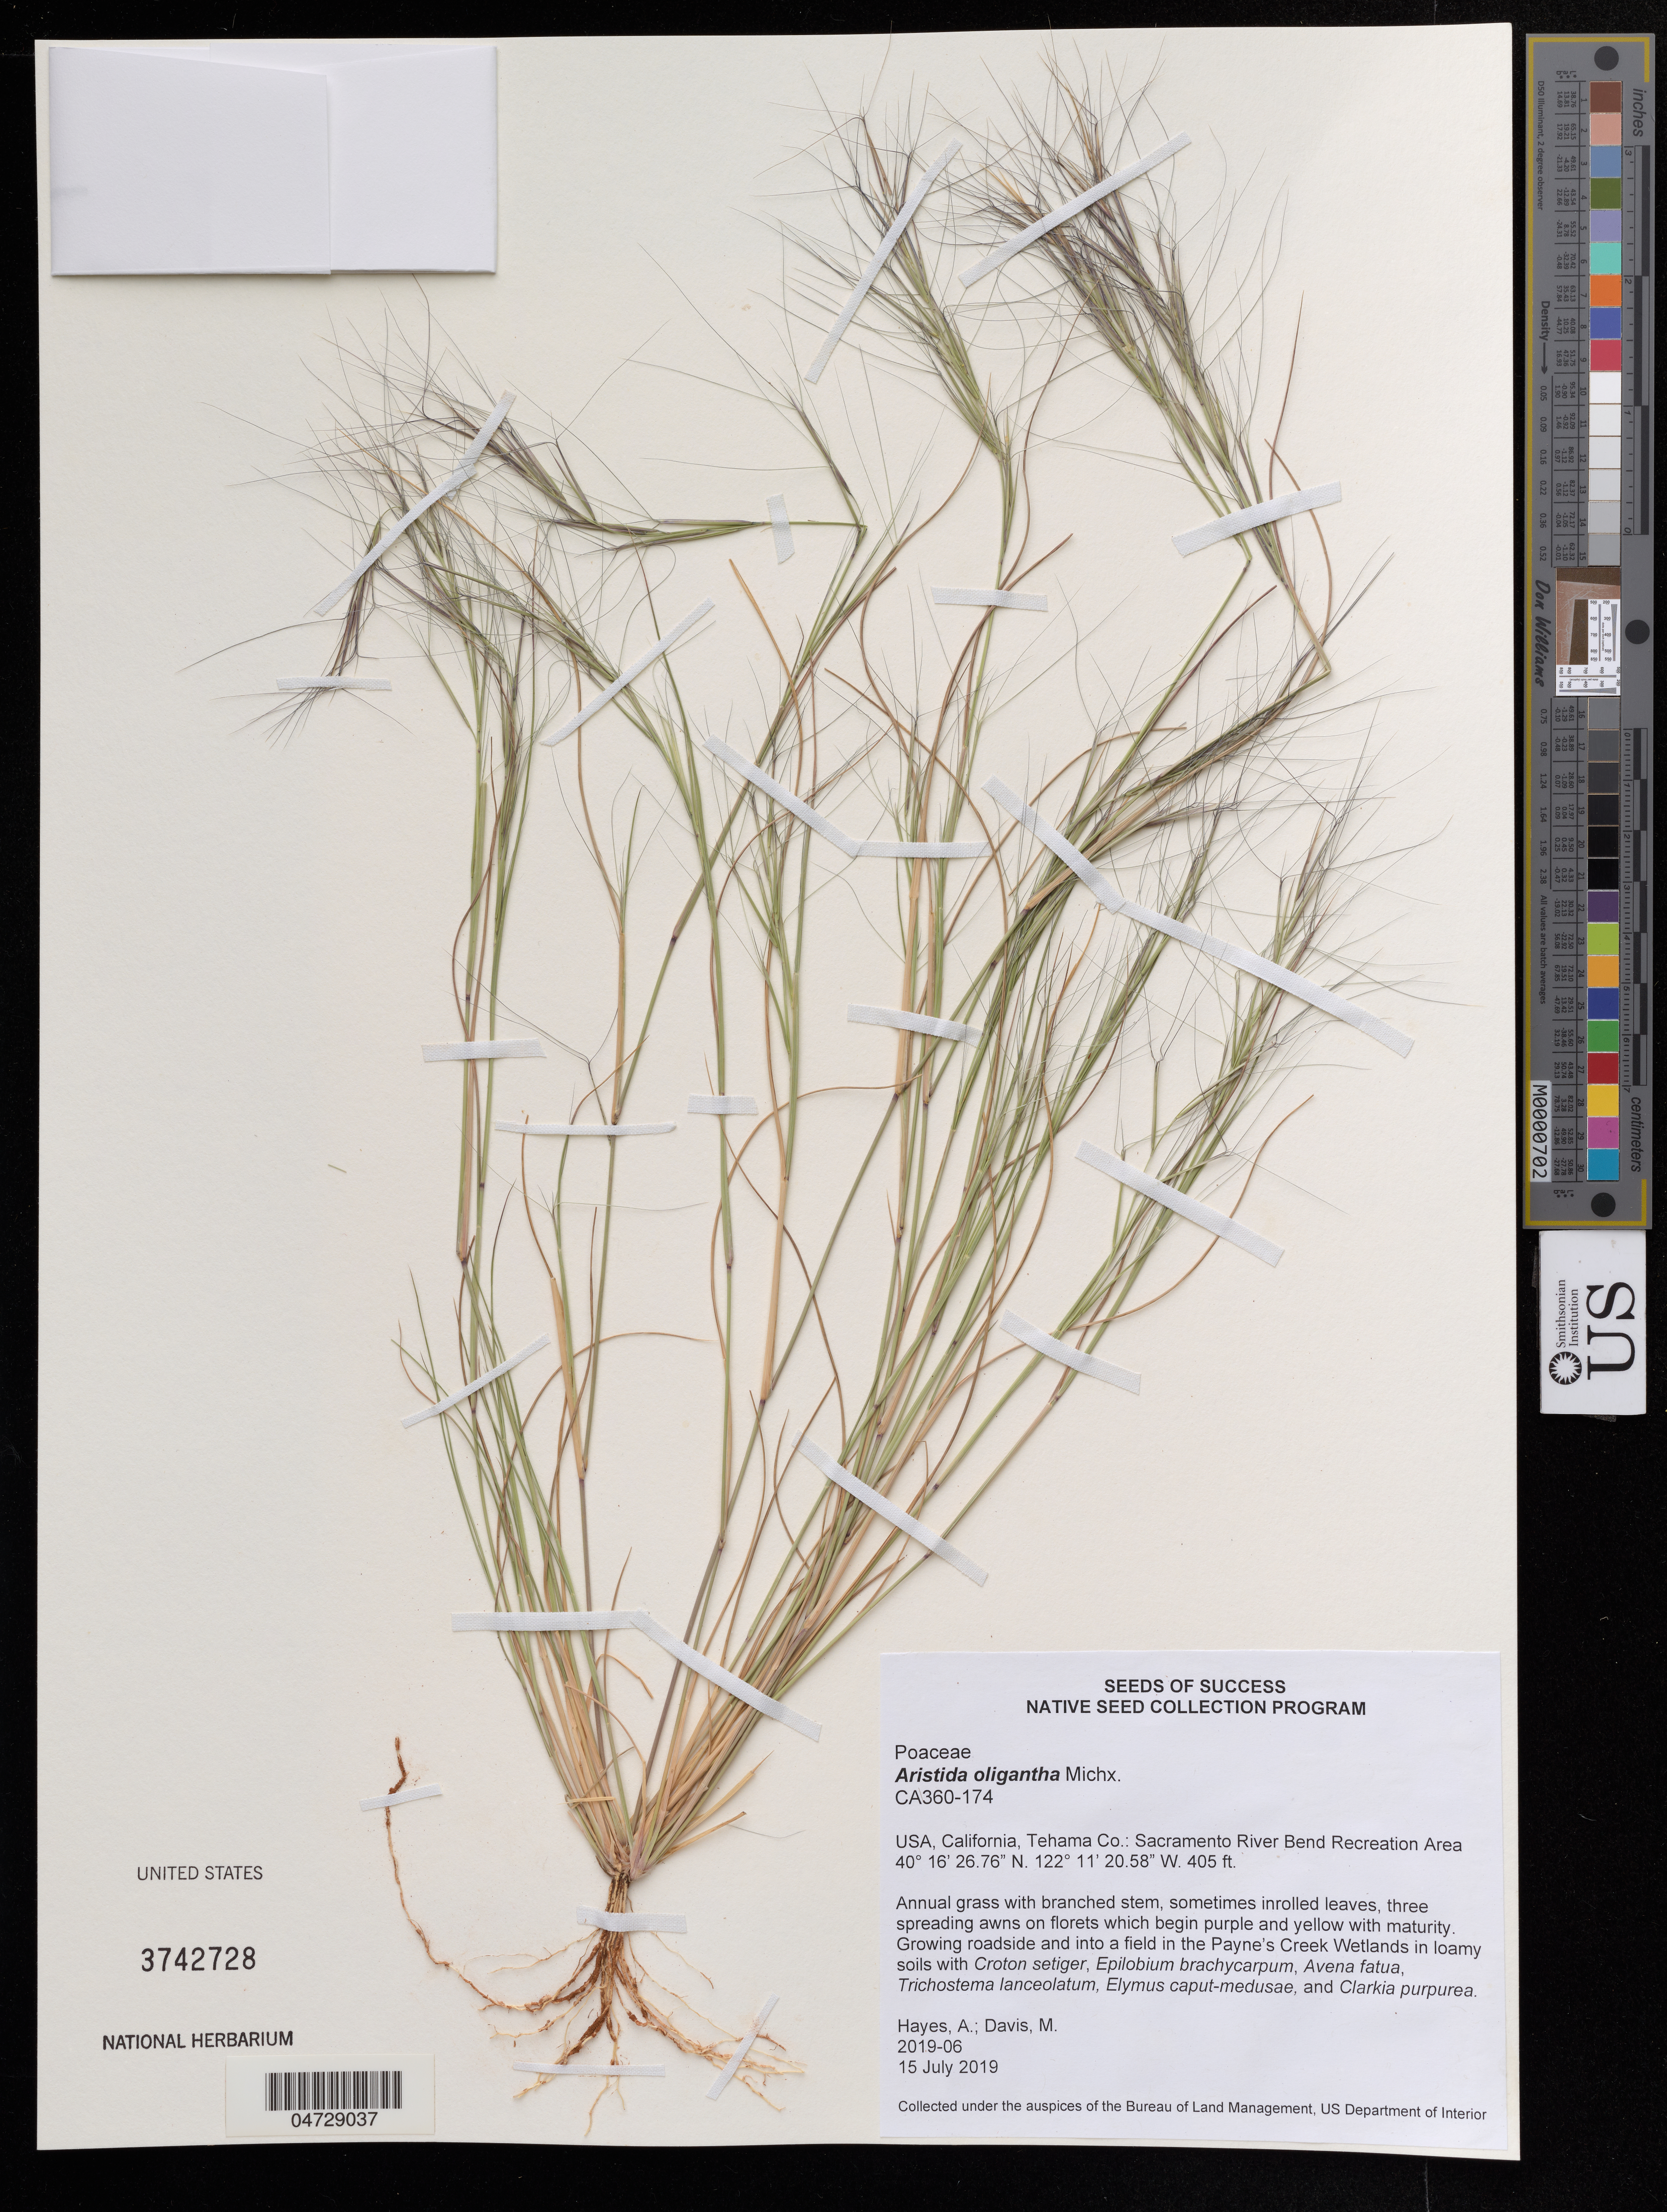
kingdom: Plantae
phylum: Tracheophyta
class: Liliopsida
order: Poales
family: Poaceae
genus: Aristida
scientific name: Aristida oligantha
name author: Michx.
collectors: A. Hayes & M. Davis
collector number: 2019-06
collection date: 2019-07-15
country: United States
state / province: California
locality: Tehama Co.: Sacramento River Bend Recreation Area.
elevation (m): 123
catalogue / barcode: US 3742728